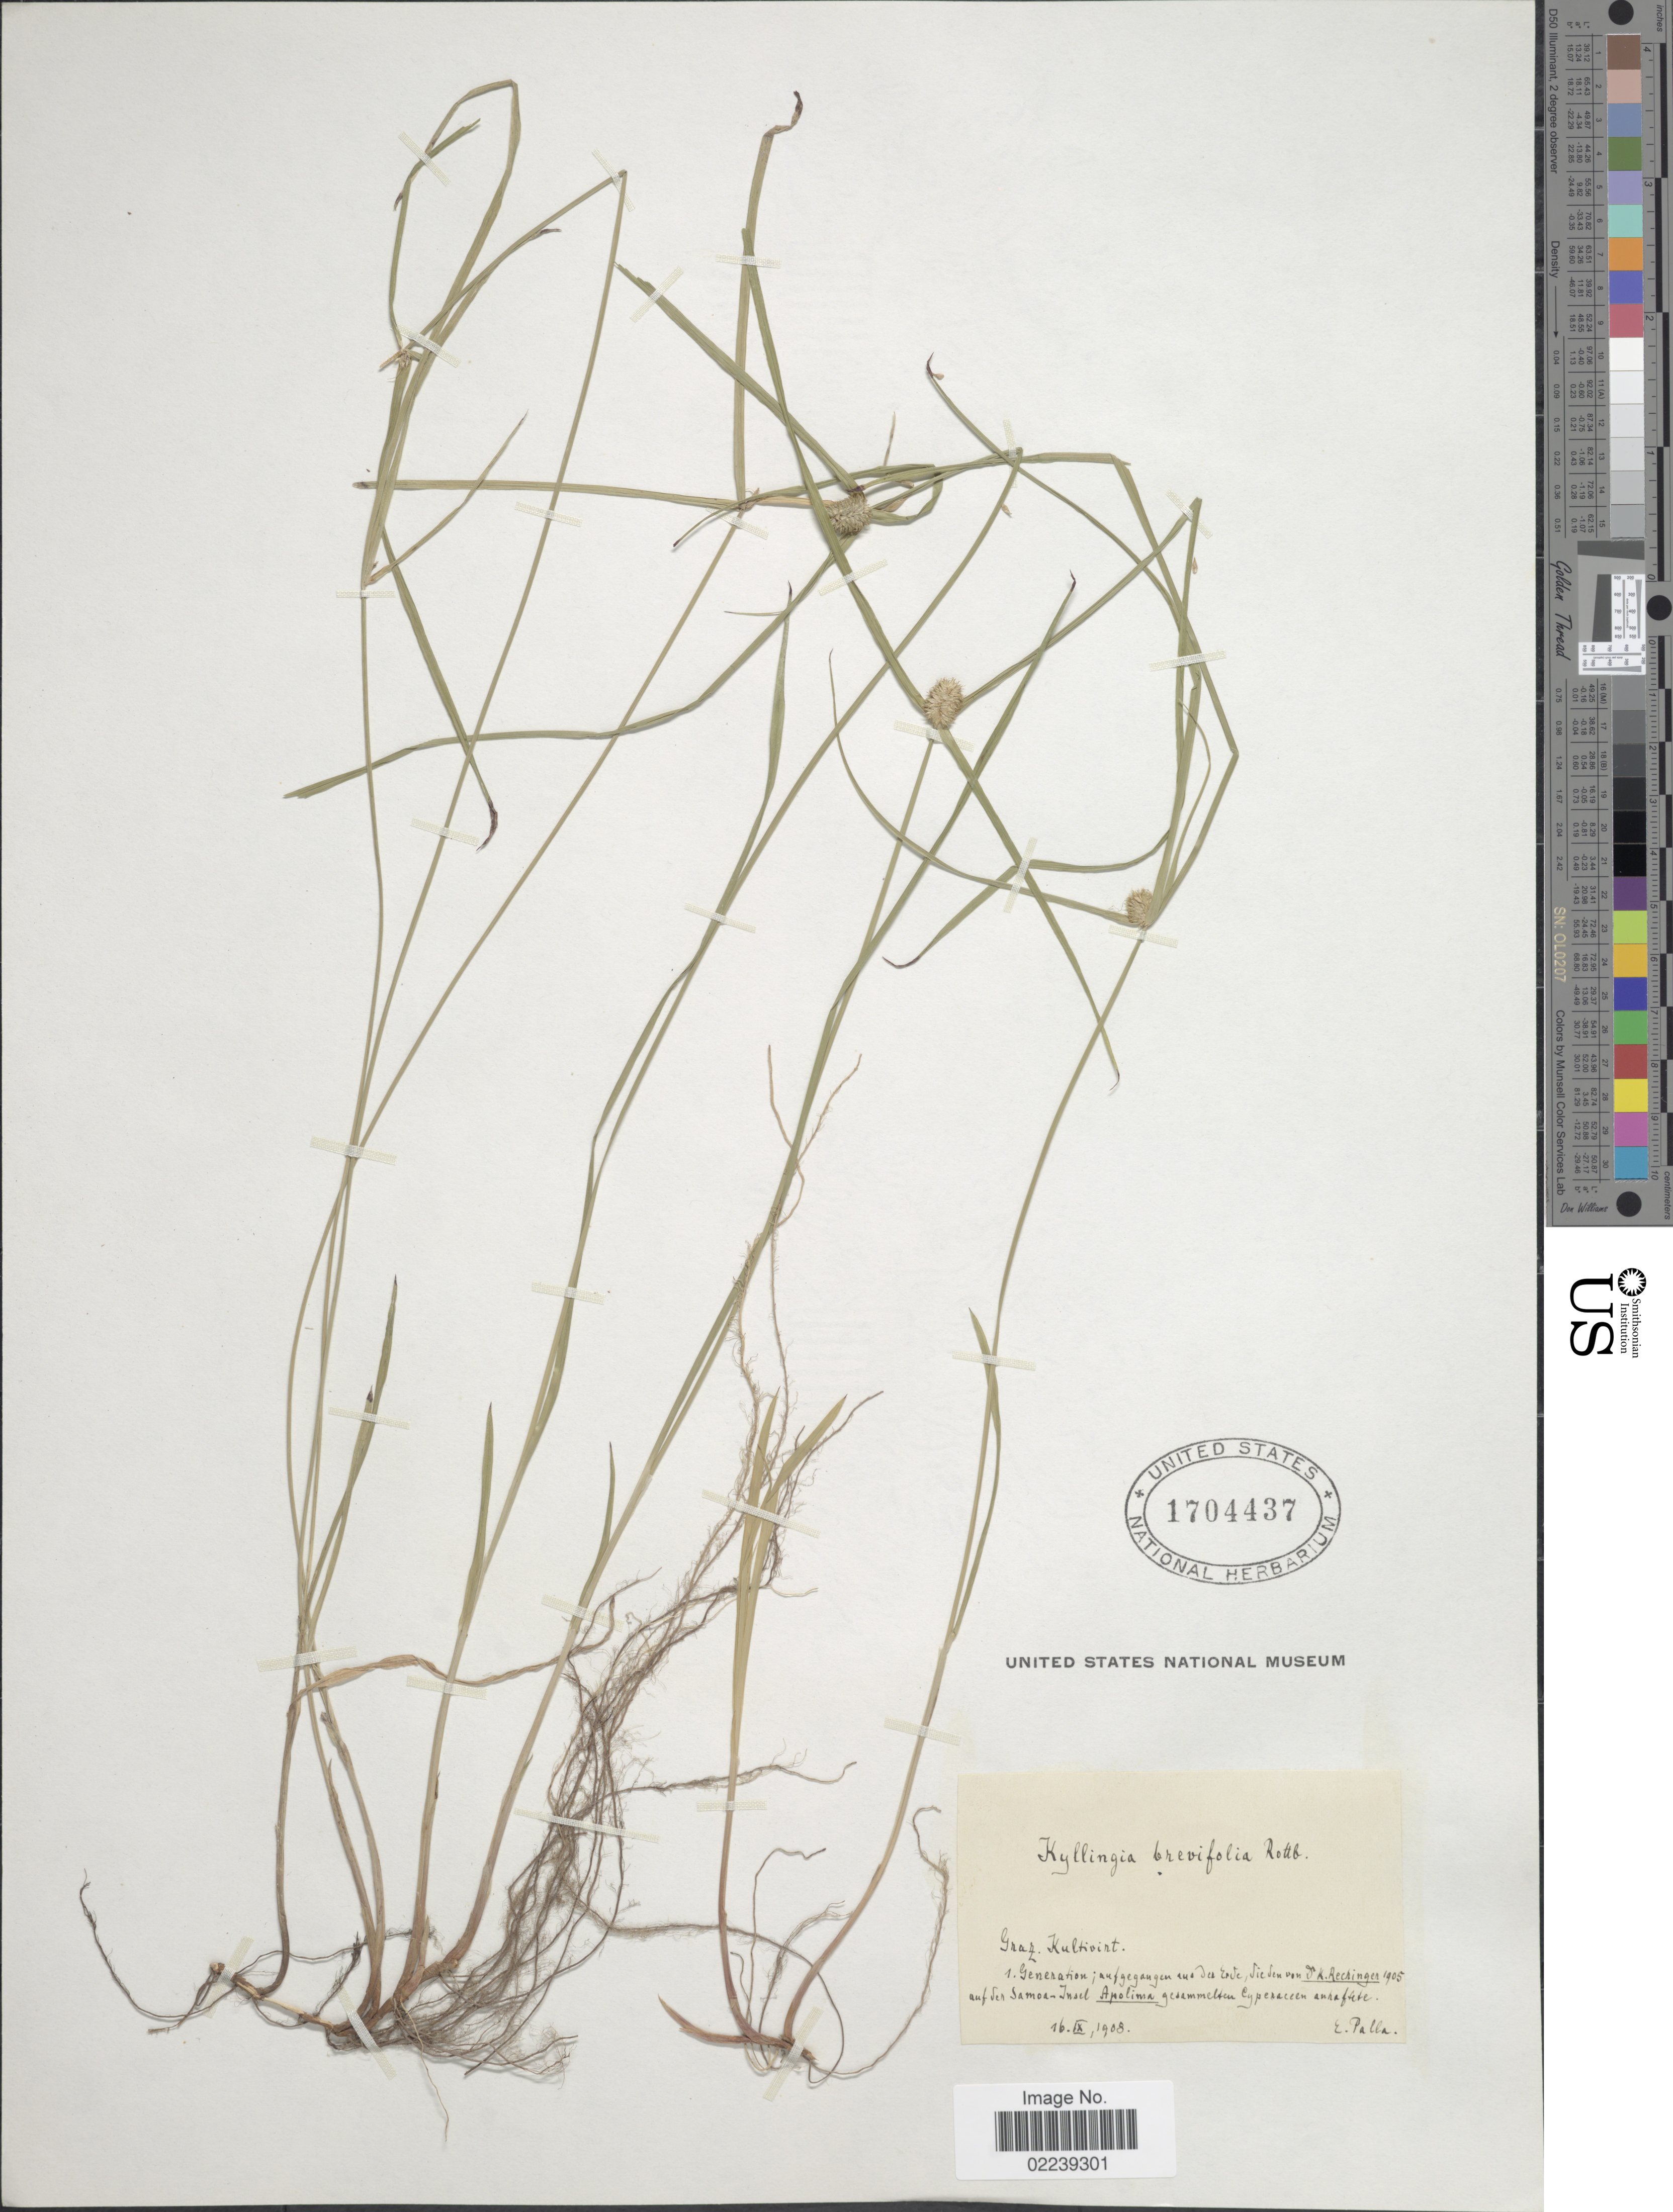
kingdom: Plantae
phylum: Tracheophyta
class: Liliopsida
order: Poales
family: Cyperaceae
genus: Cyperus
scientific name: Cyperus brevifolius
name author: (Rottb.) Hassk.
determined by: Strong, M. T., (US), Smithsonian Institution - National Museum of Natural History (UNITED STATES)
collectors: E. Palla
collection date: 1903-09-16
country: Samoa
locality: Graz Kultivart, auf der Samoa-Insek Apolima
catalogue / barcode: US 1704437